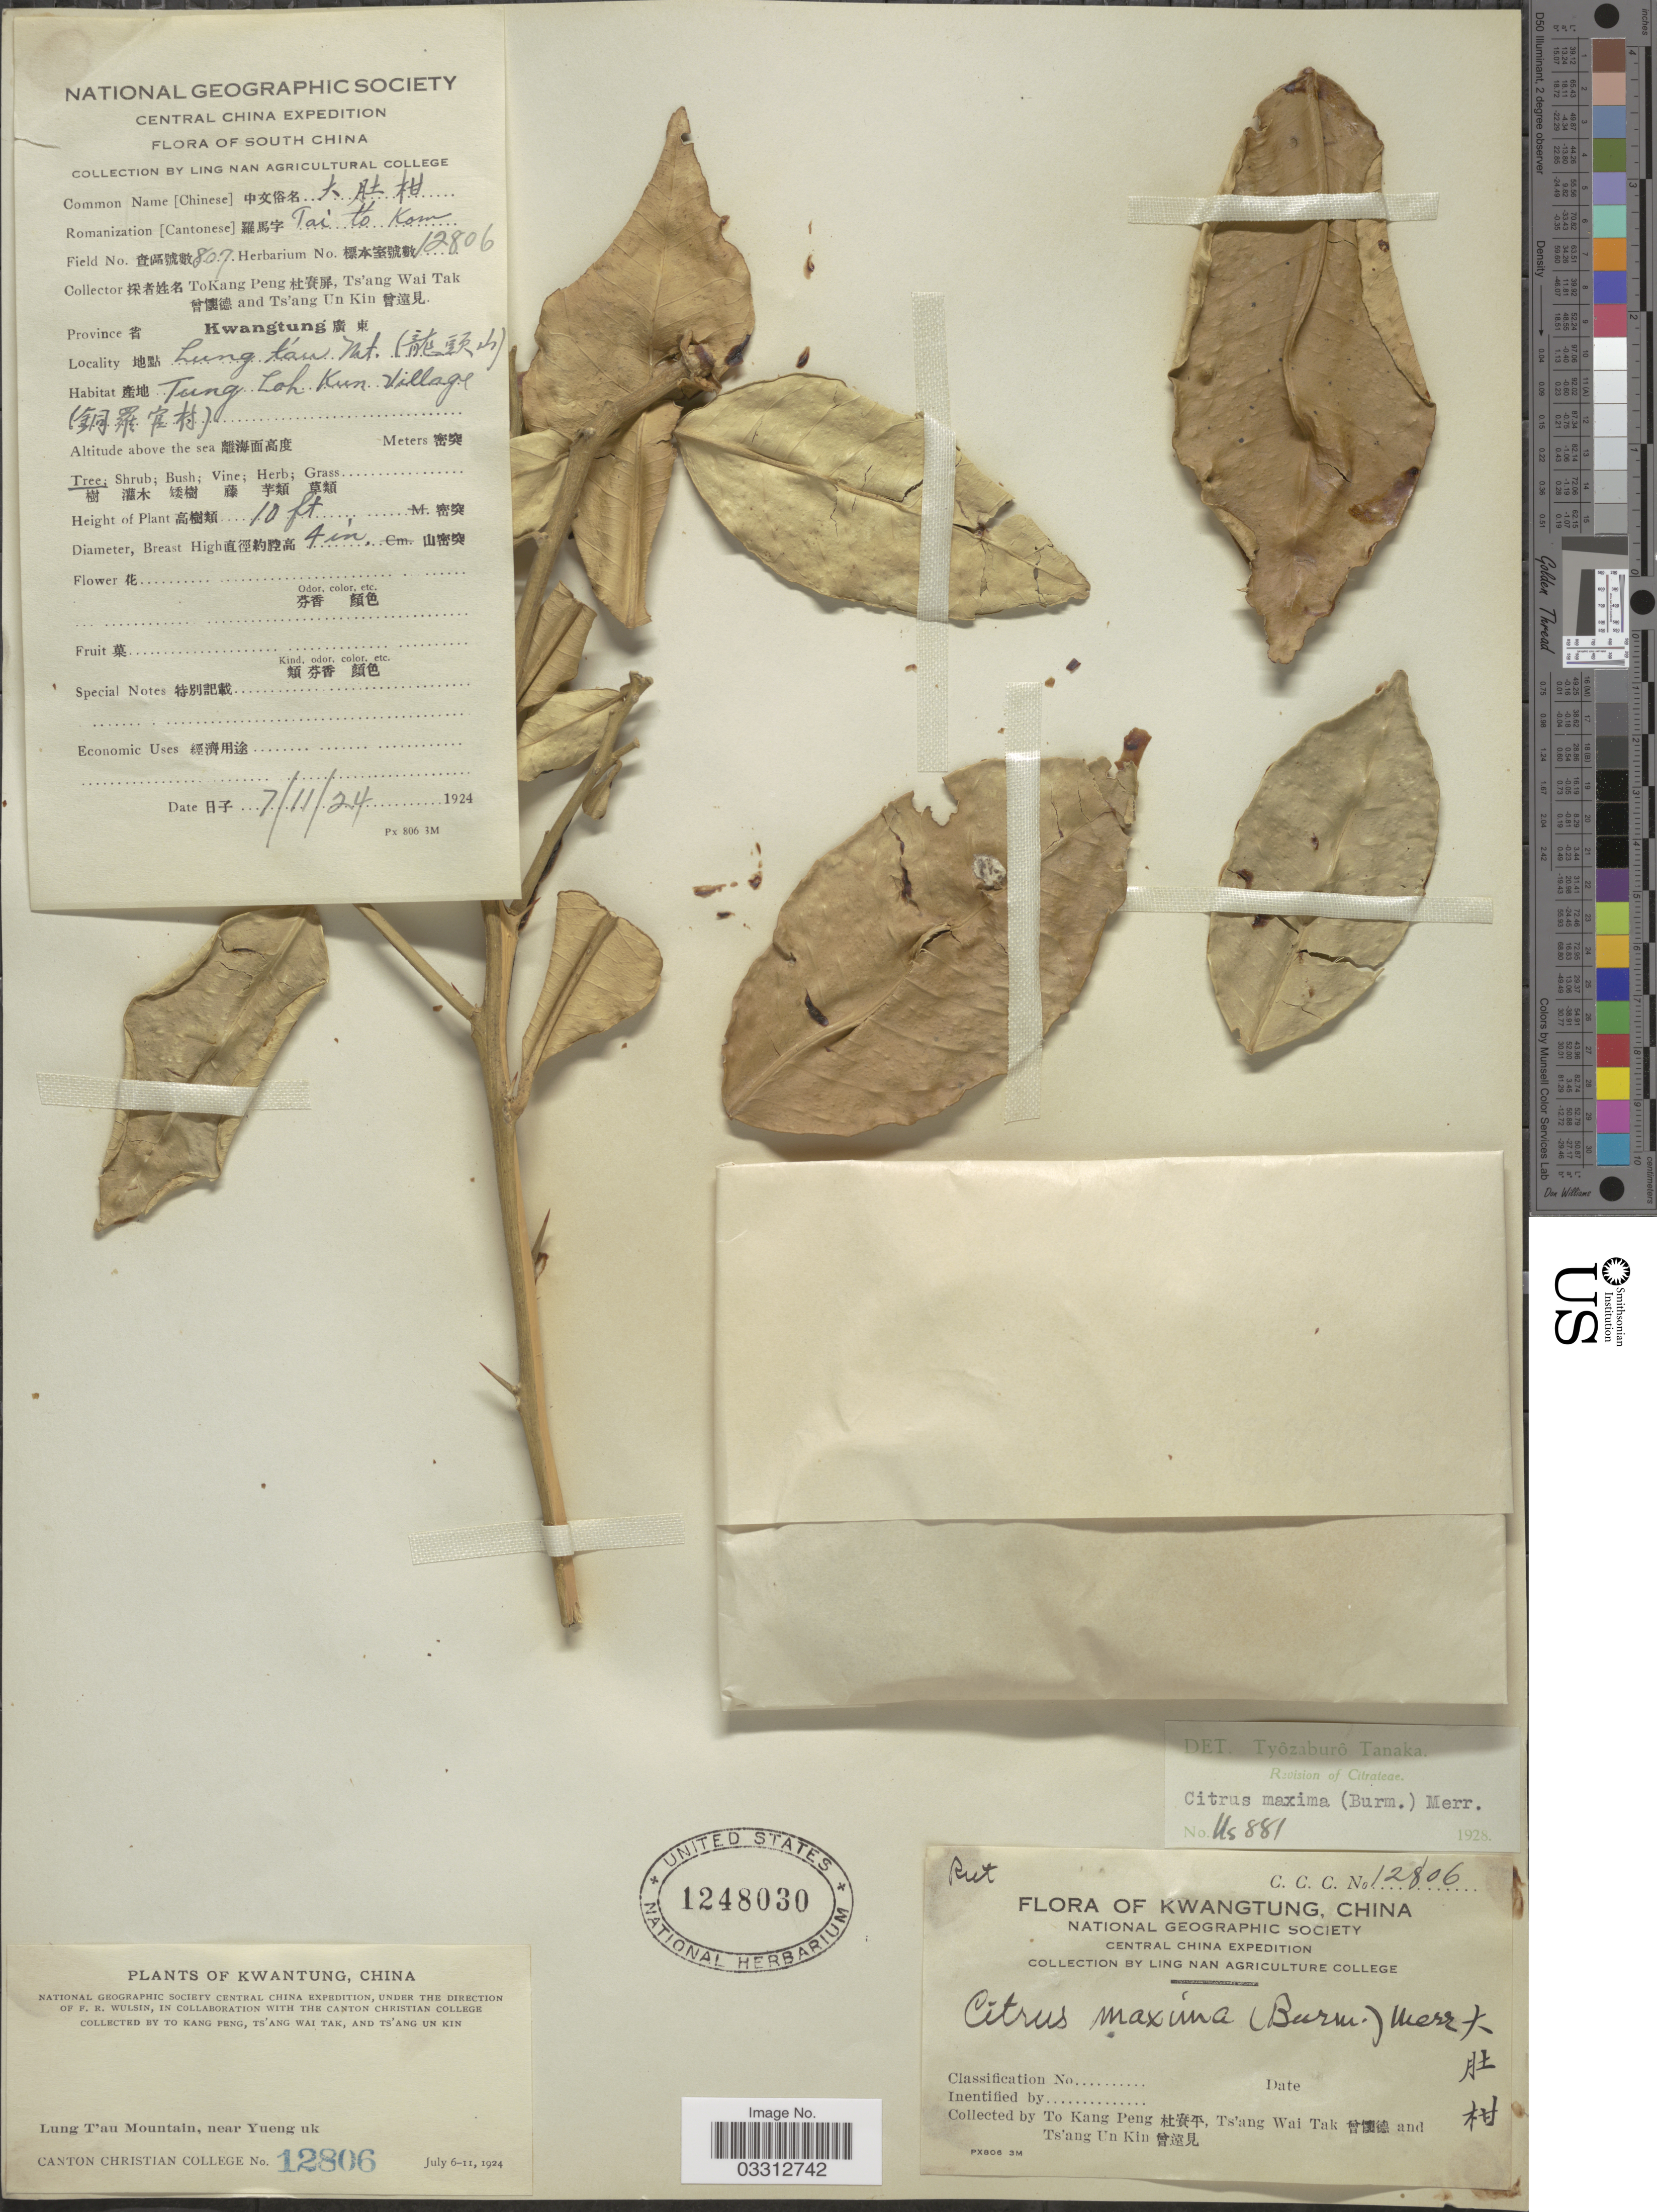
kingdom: Plantae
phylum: Tracheophyta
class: Magnoliopsida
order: Sapindales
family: Rutaceae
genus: Citrus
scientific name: Citrus maxima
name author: (Burm.) Merr.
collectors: T. K. Peng, W. T. Tsang & Ts' Ang Un Kin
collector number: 12806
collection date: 1924-11-07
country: China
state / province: Guangdong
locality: South China, Province Kwangtung, Lung t'au Mt. (X), Tung Loh Kun Village (X), near Yueng uk.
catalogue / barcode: US 1248030